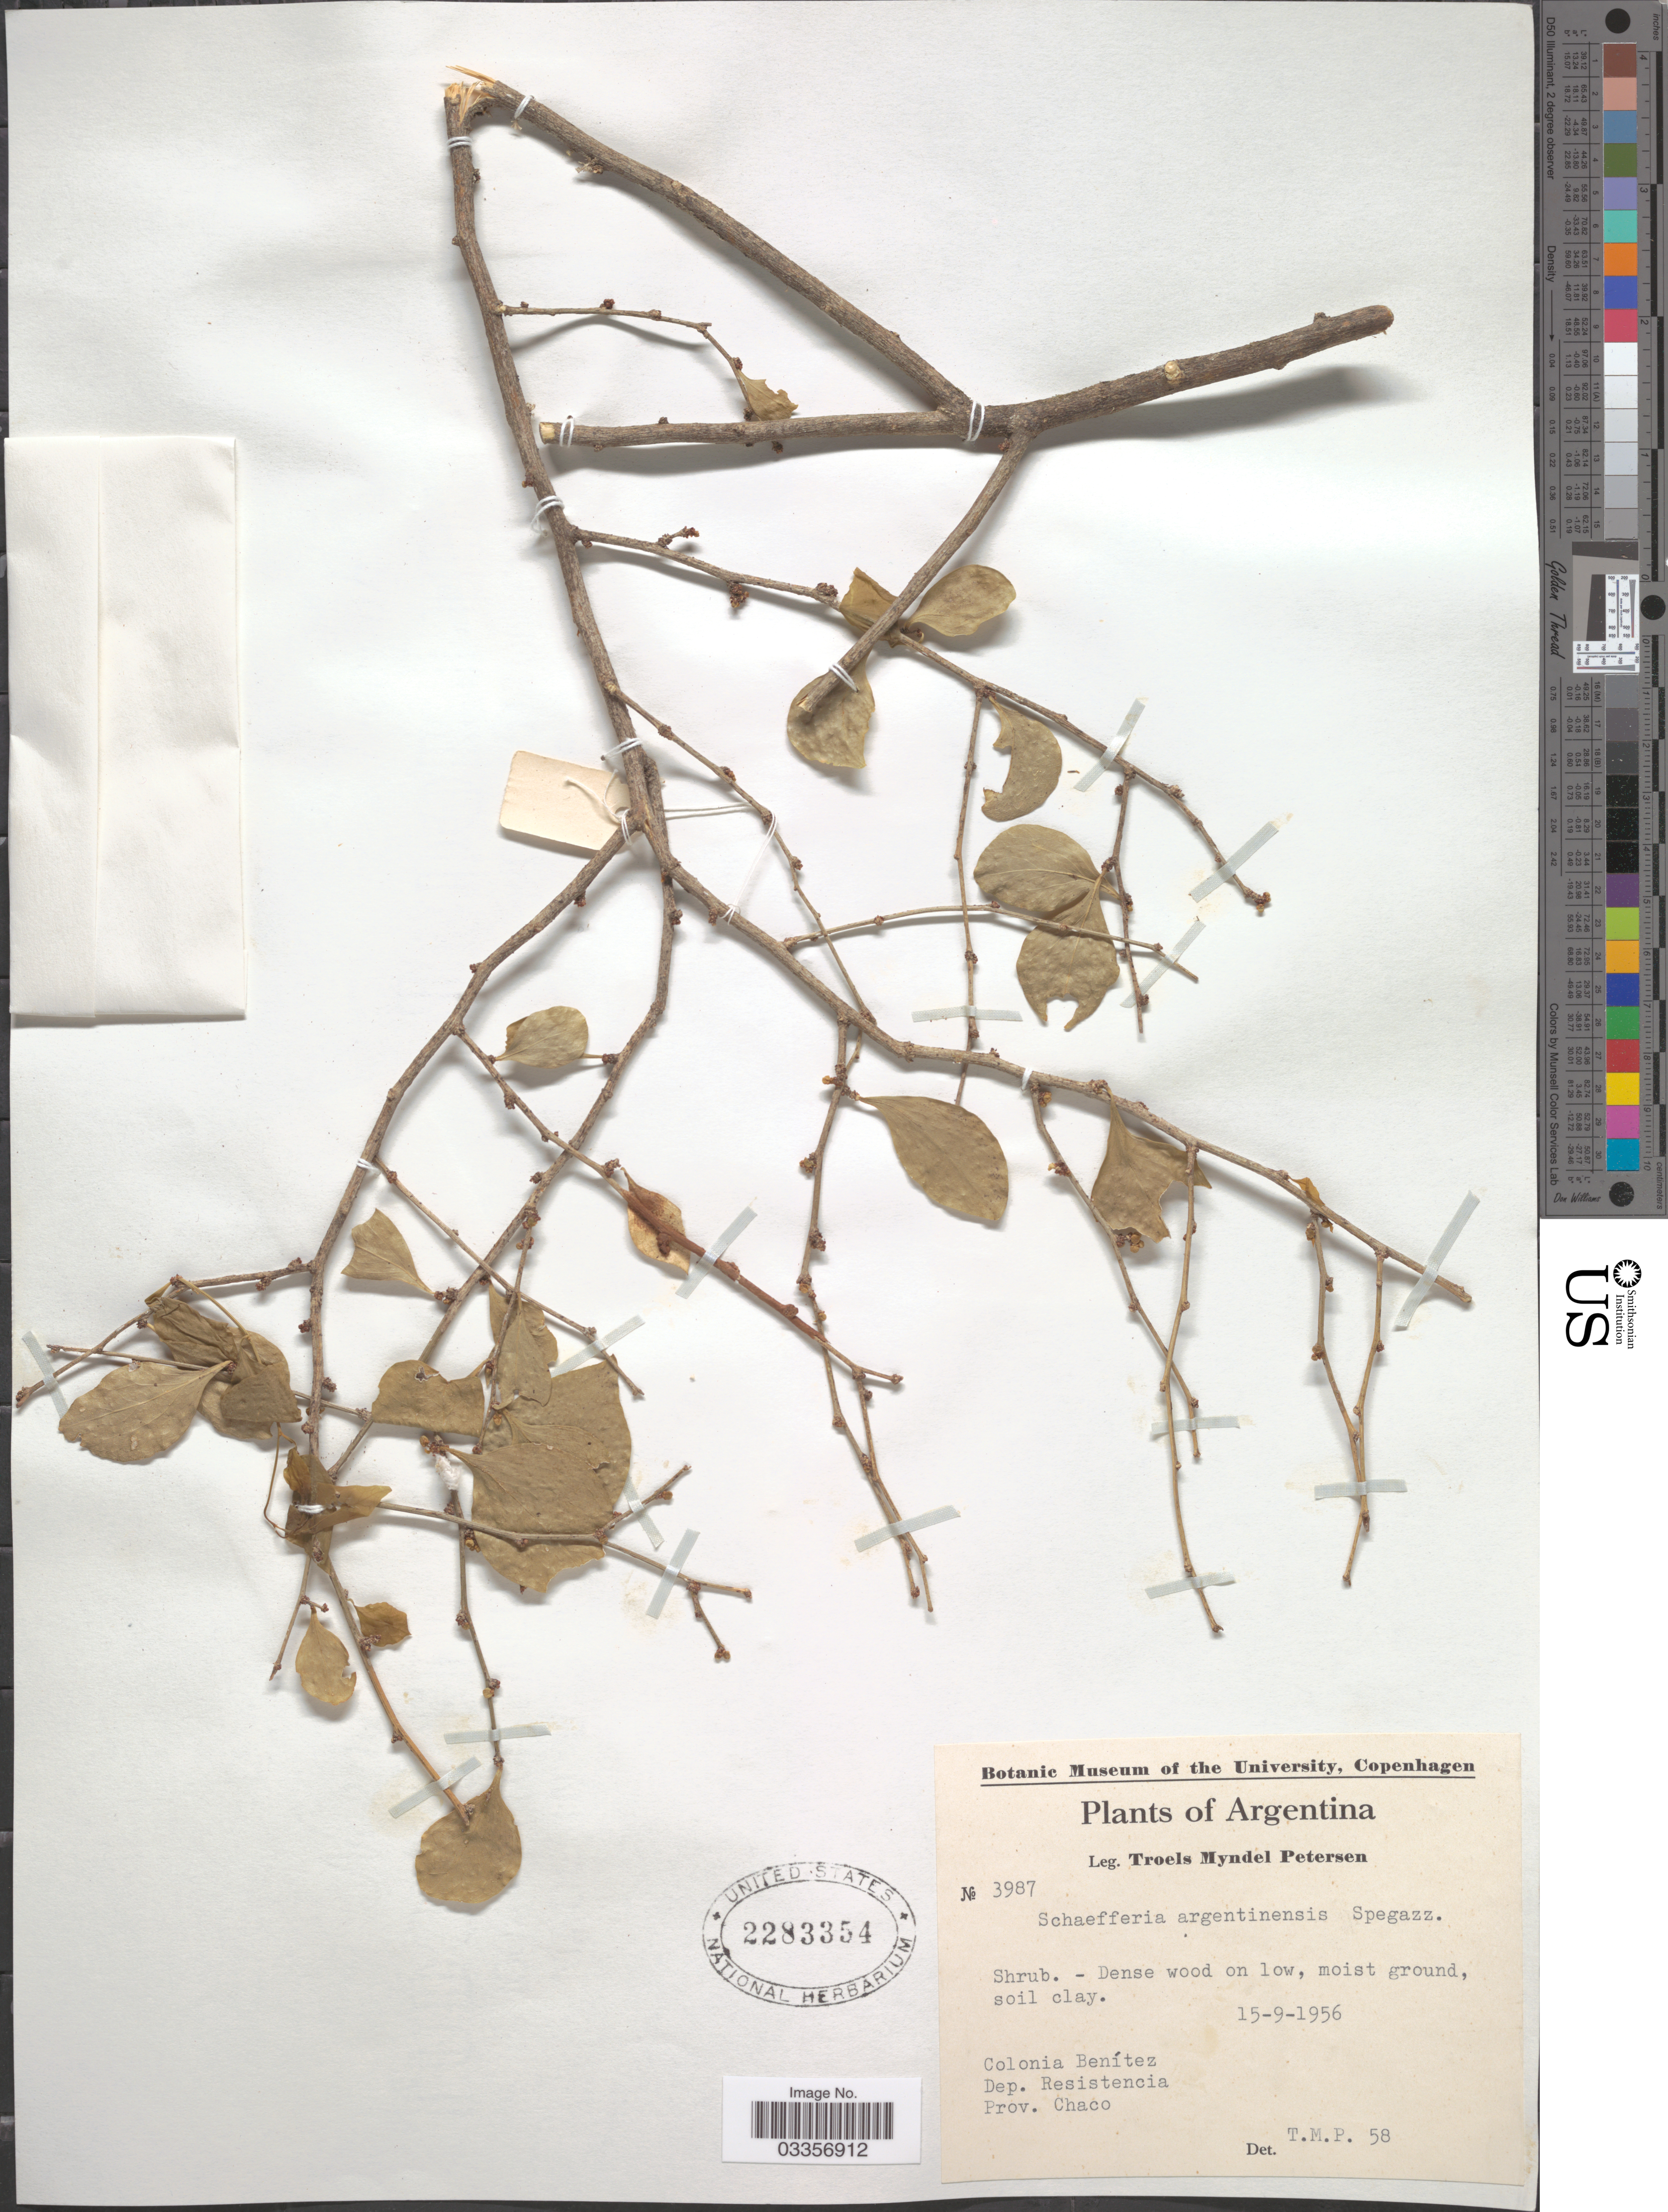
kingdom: Plantae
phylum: Tracheophyta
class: Magnoliopsida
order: Celastrales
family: Celastraceae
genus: Schaefferia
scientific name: Schaefferia argentinensis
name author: Speg.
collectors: T. M. Petersen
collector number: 3987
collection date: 1956-09-15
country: Argentina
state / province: Chaco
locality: Colonia Benítez, Dep. Resistencia.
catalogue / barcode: US 2283354